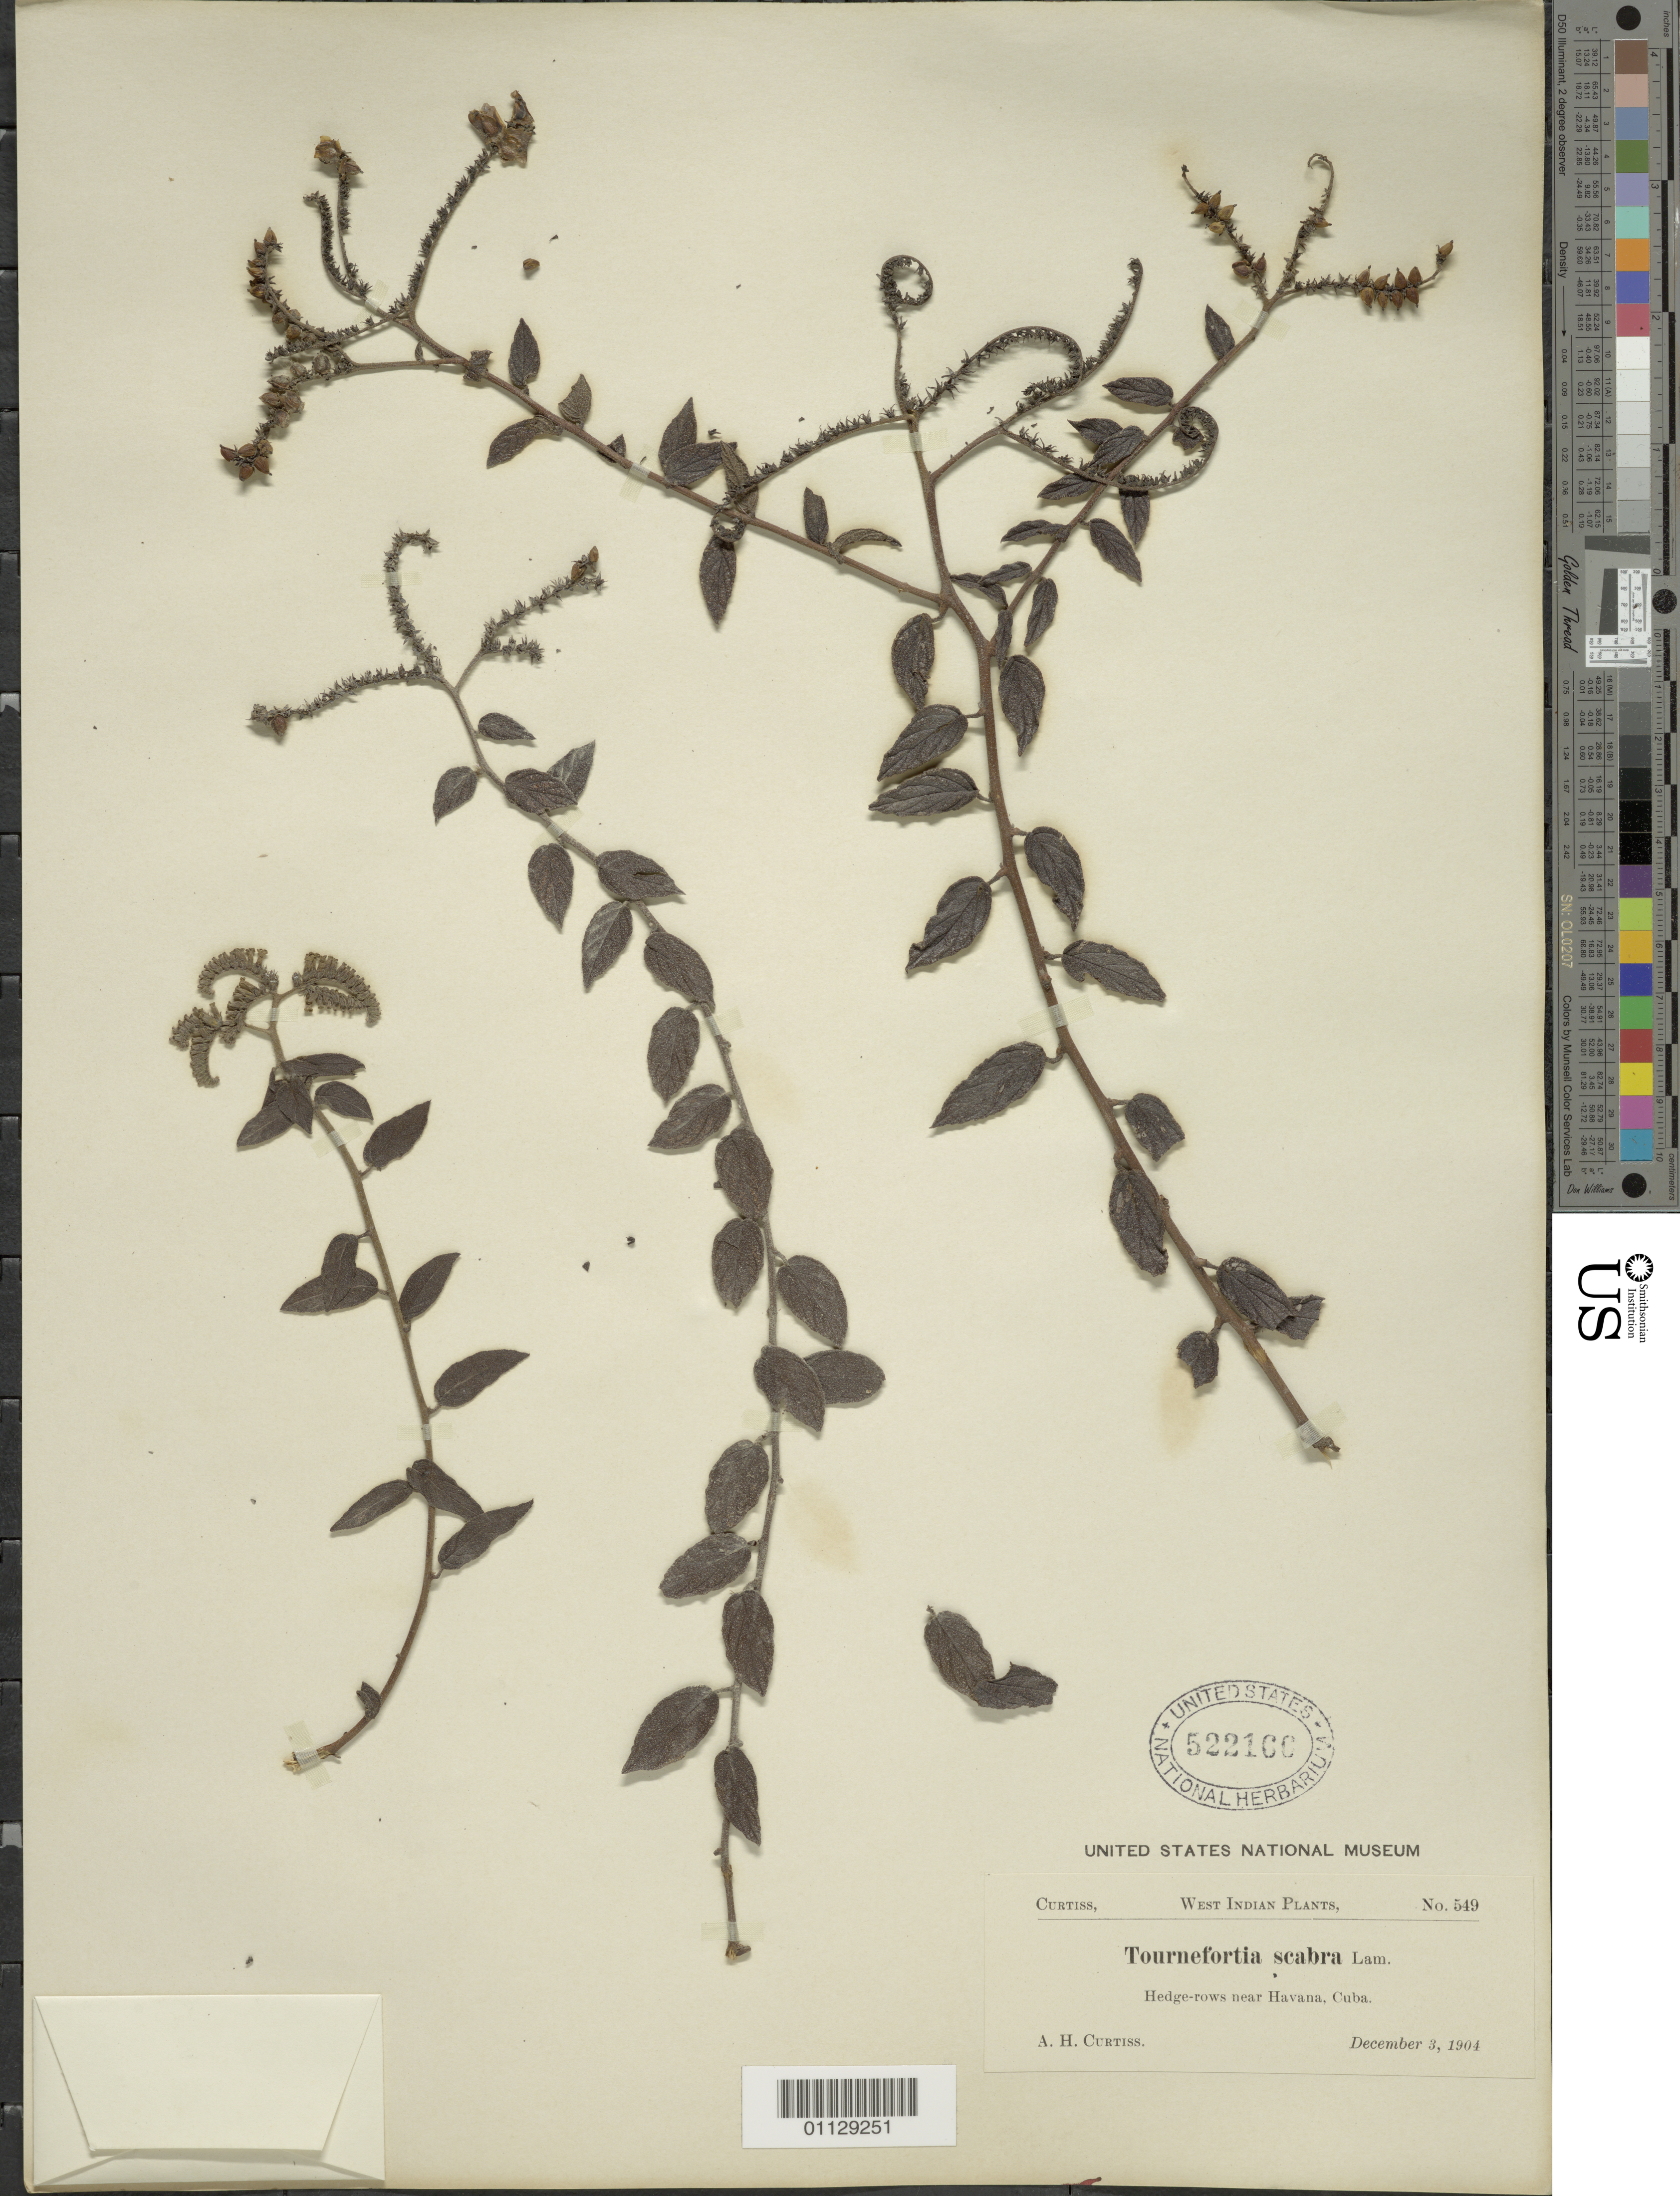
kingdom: Plantae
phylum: Tracheophyta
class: Magnoliopsida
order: Boraginales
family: Heliotropiaceae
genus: Tournefortia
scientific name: Tournefortia scabra var. scabra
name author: Lam.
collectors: A. H. Curtiss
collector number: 549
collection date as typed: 03 Dec 1904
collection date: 1904-12-03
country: Cuba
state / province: La Habana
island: Cuba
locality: Hedge-rows near Havana Cuba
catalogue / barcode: US 522160